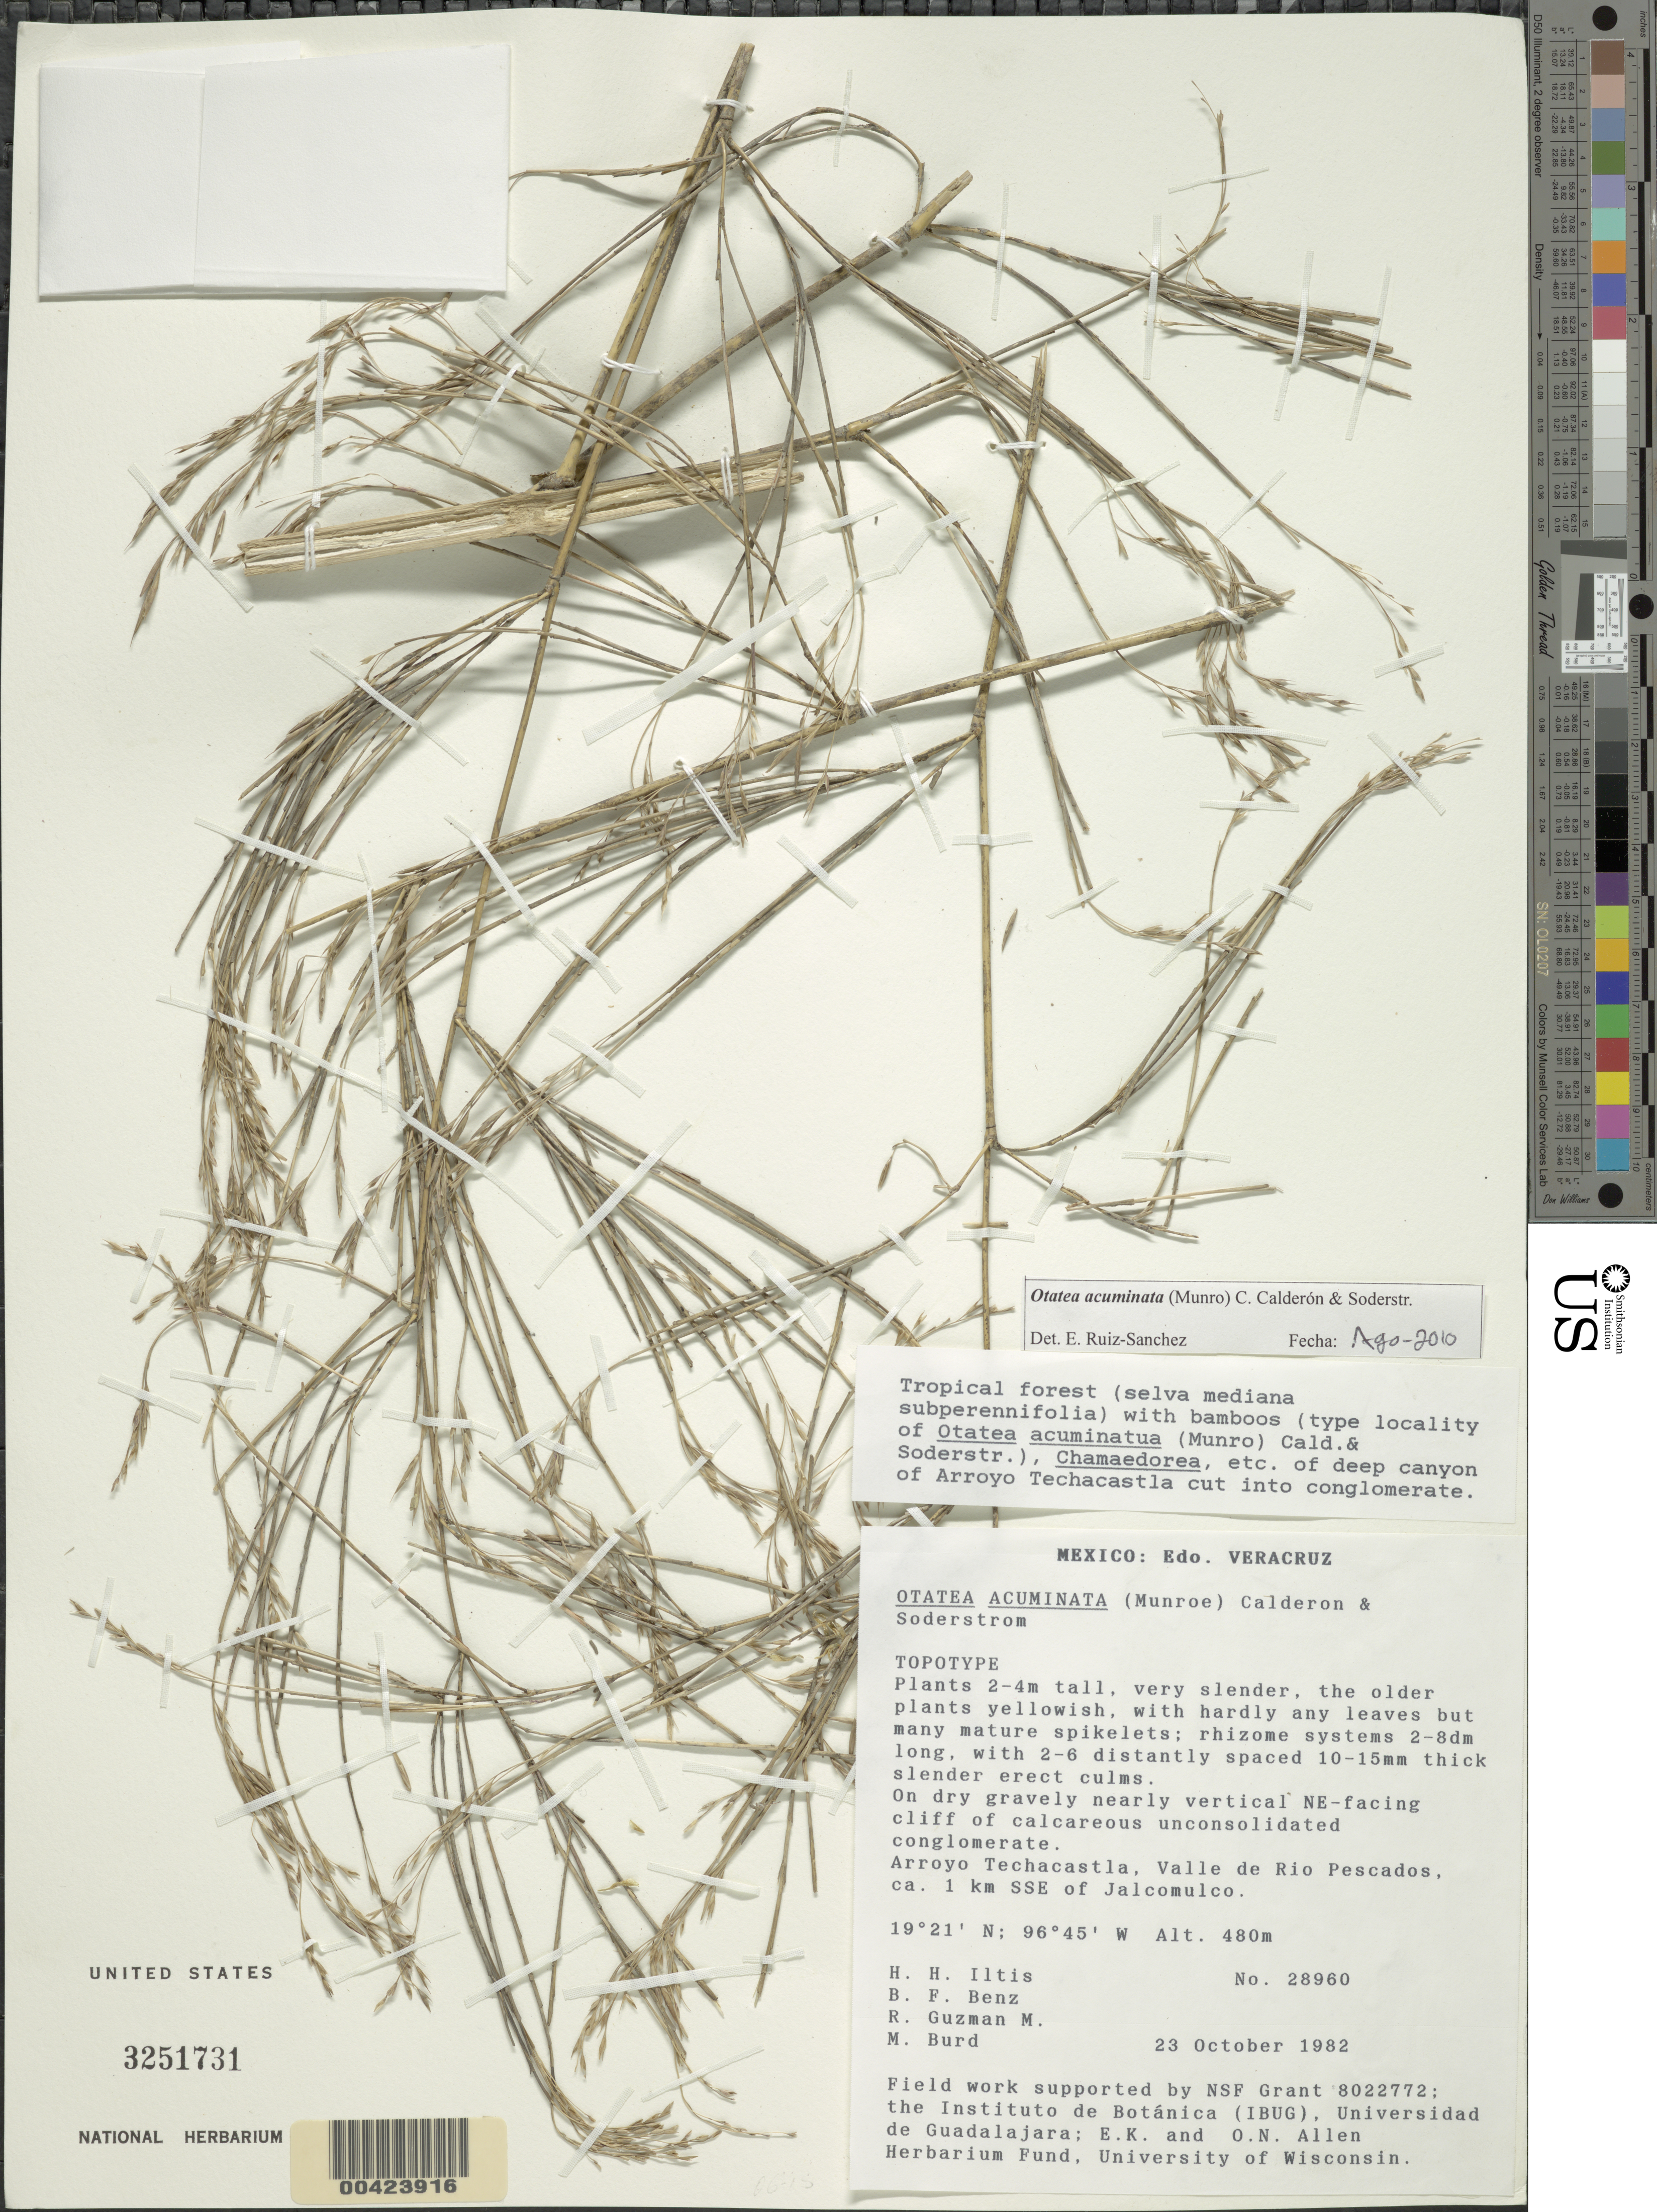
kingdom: Plantae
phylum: Tracheophyta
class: Liliopsida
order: Poales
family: Poaceae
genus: Otatea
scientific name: Otatea acuminata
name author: (Munro) C. E. Calderón & Soderstr.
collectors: H. H. Iltis, B. F. Benz, R. Guzman-M. & M. Burd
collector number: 28960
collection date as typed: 23 Oct 1982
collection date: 1982-10-23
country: Mexico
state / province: Veracruz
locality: Arroyo Techacastla; Valle de Rio Pescados; ca. 1 km SSE of Jalcomulco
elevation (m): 480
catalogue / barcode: US 3251731